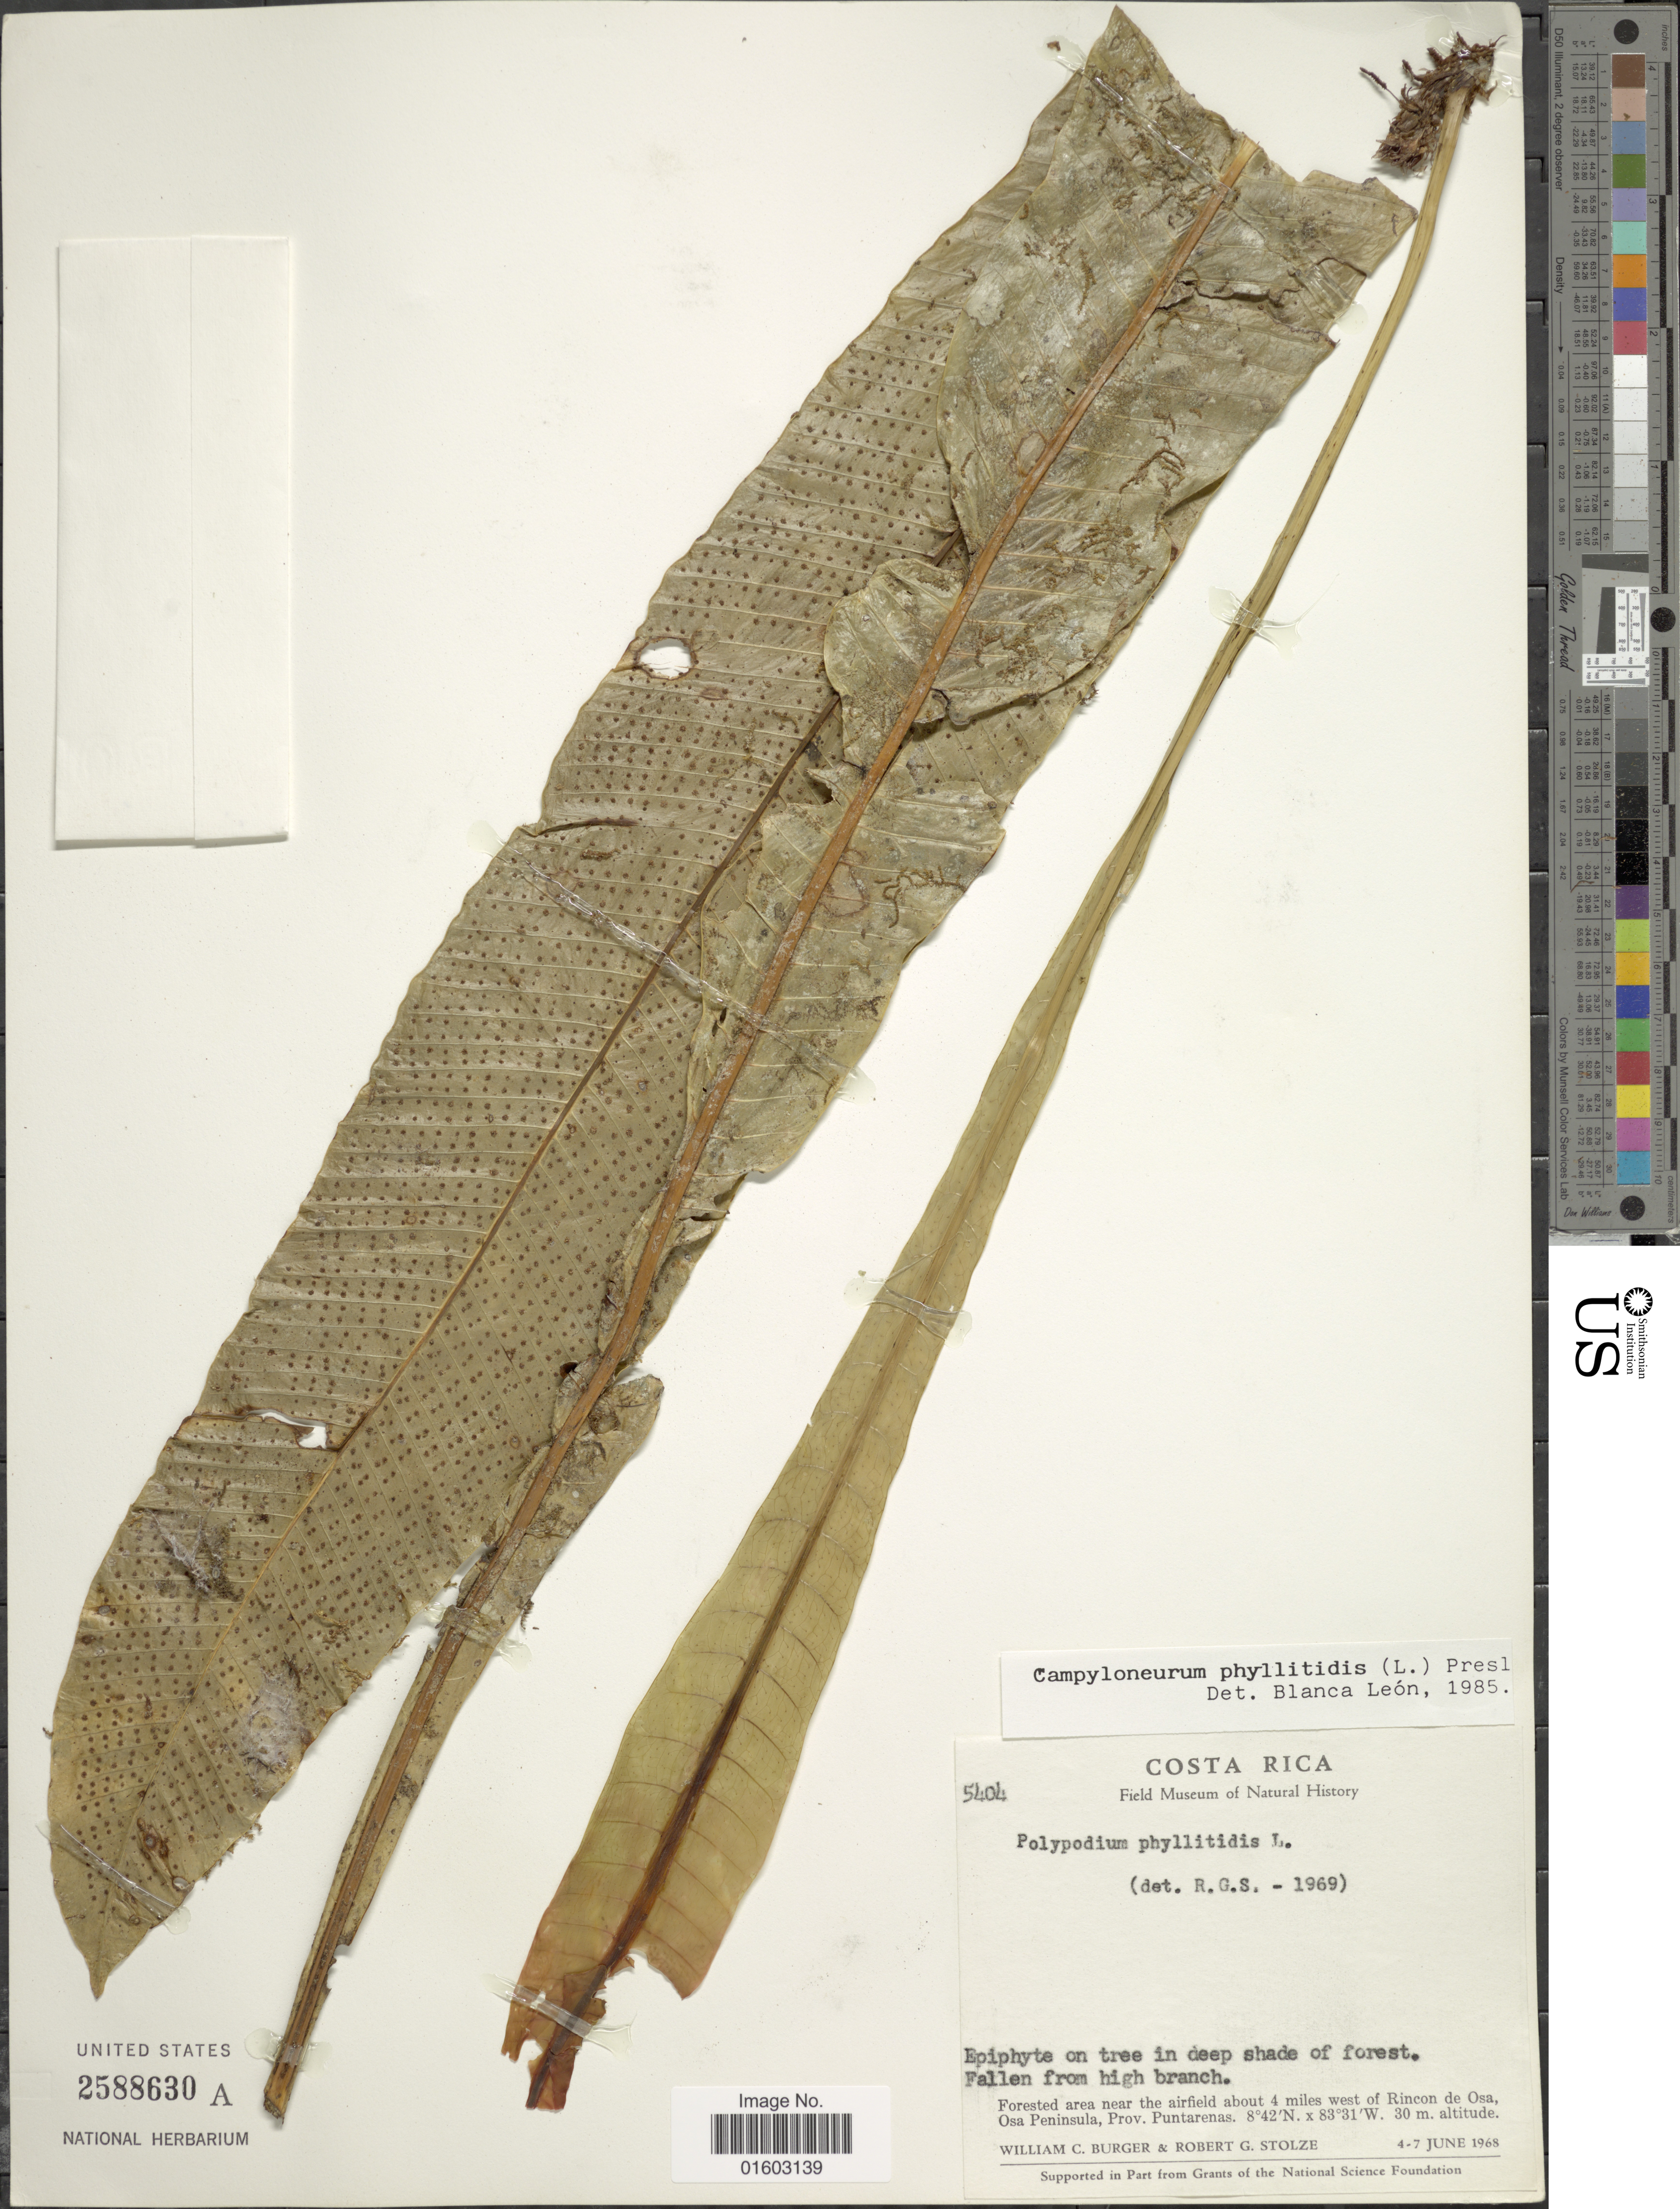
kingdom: Plantae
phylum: Tracheophyta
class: Polypodiopsida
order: Polypodiales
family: Polypodiaceae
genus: Campyloneurum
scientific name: Campyloneurum phyllitidis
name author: (L.) C. Presl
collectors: W. Burger & R. G. Stolze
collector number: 5404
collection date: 1968-06-04/1968-06-07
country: Costa Rica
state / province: Puntarenas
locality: Forested area near the airfield about 4 miles west of Rincon de Osa, Osa Peninsula, Prov. Puntarenas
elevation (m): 30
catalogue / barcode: US 2588630A